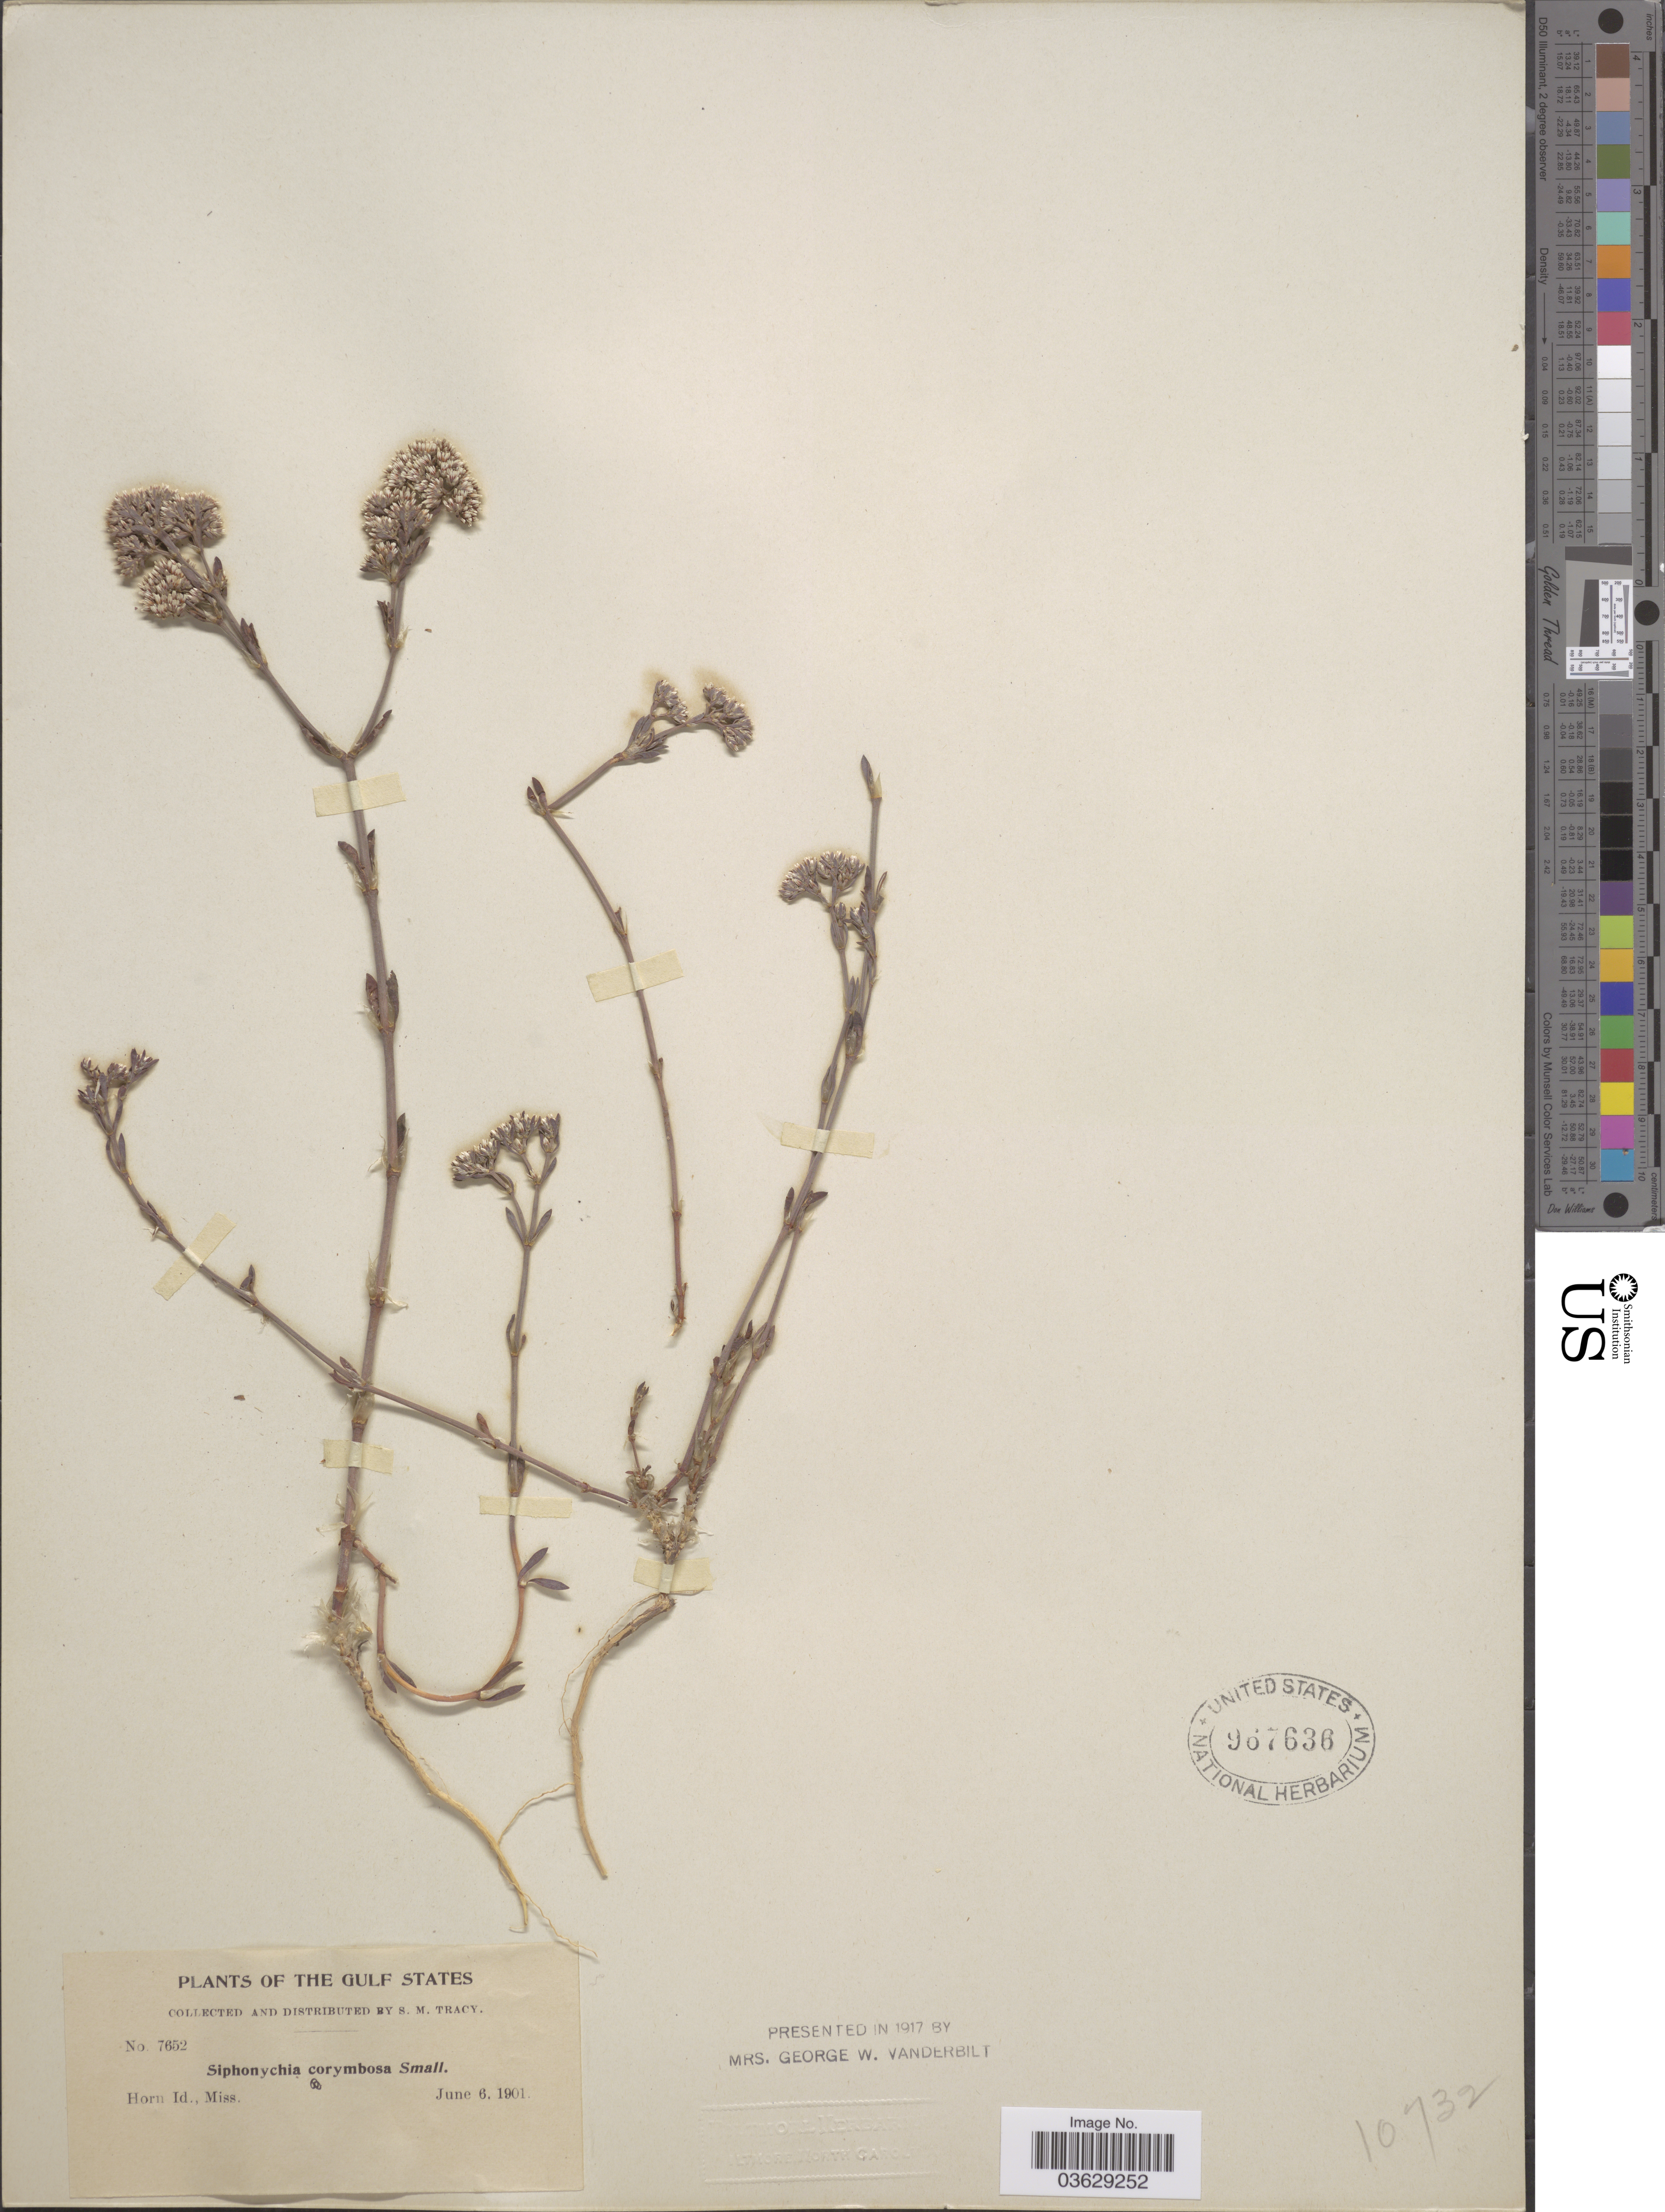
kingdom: Plantae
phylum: Tracheophyta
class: Magnoliopsida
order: Caryophyllales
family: Caryophyllaceae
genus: Paronychia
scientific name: Paronychia erecta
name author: (Chapm.) Shinners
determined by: Strong, Mark T., (BOT), Smithsonian Institution - National Museum of Natural History (UNITED STATES)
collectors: S. M. Tracy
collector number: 7652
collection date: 1901-06-06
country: United States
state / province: Mississippi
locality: The Gulf States. Horn Id.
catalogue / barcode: US 967636